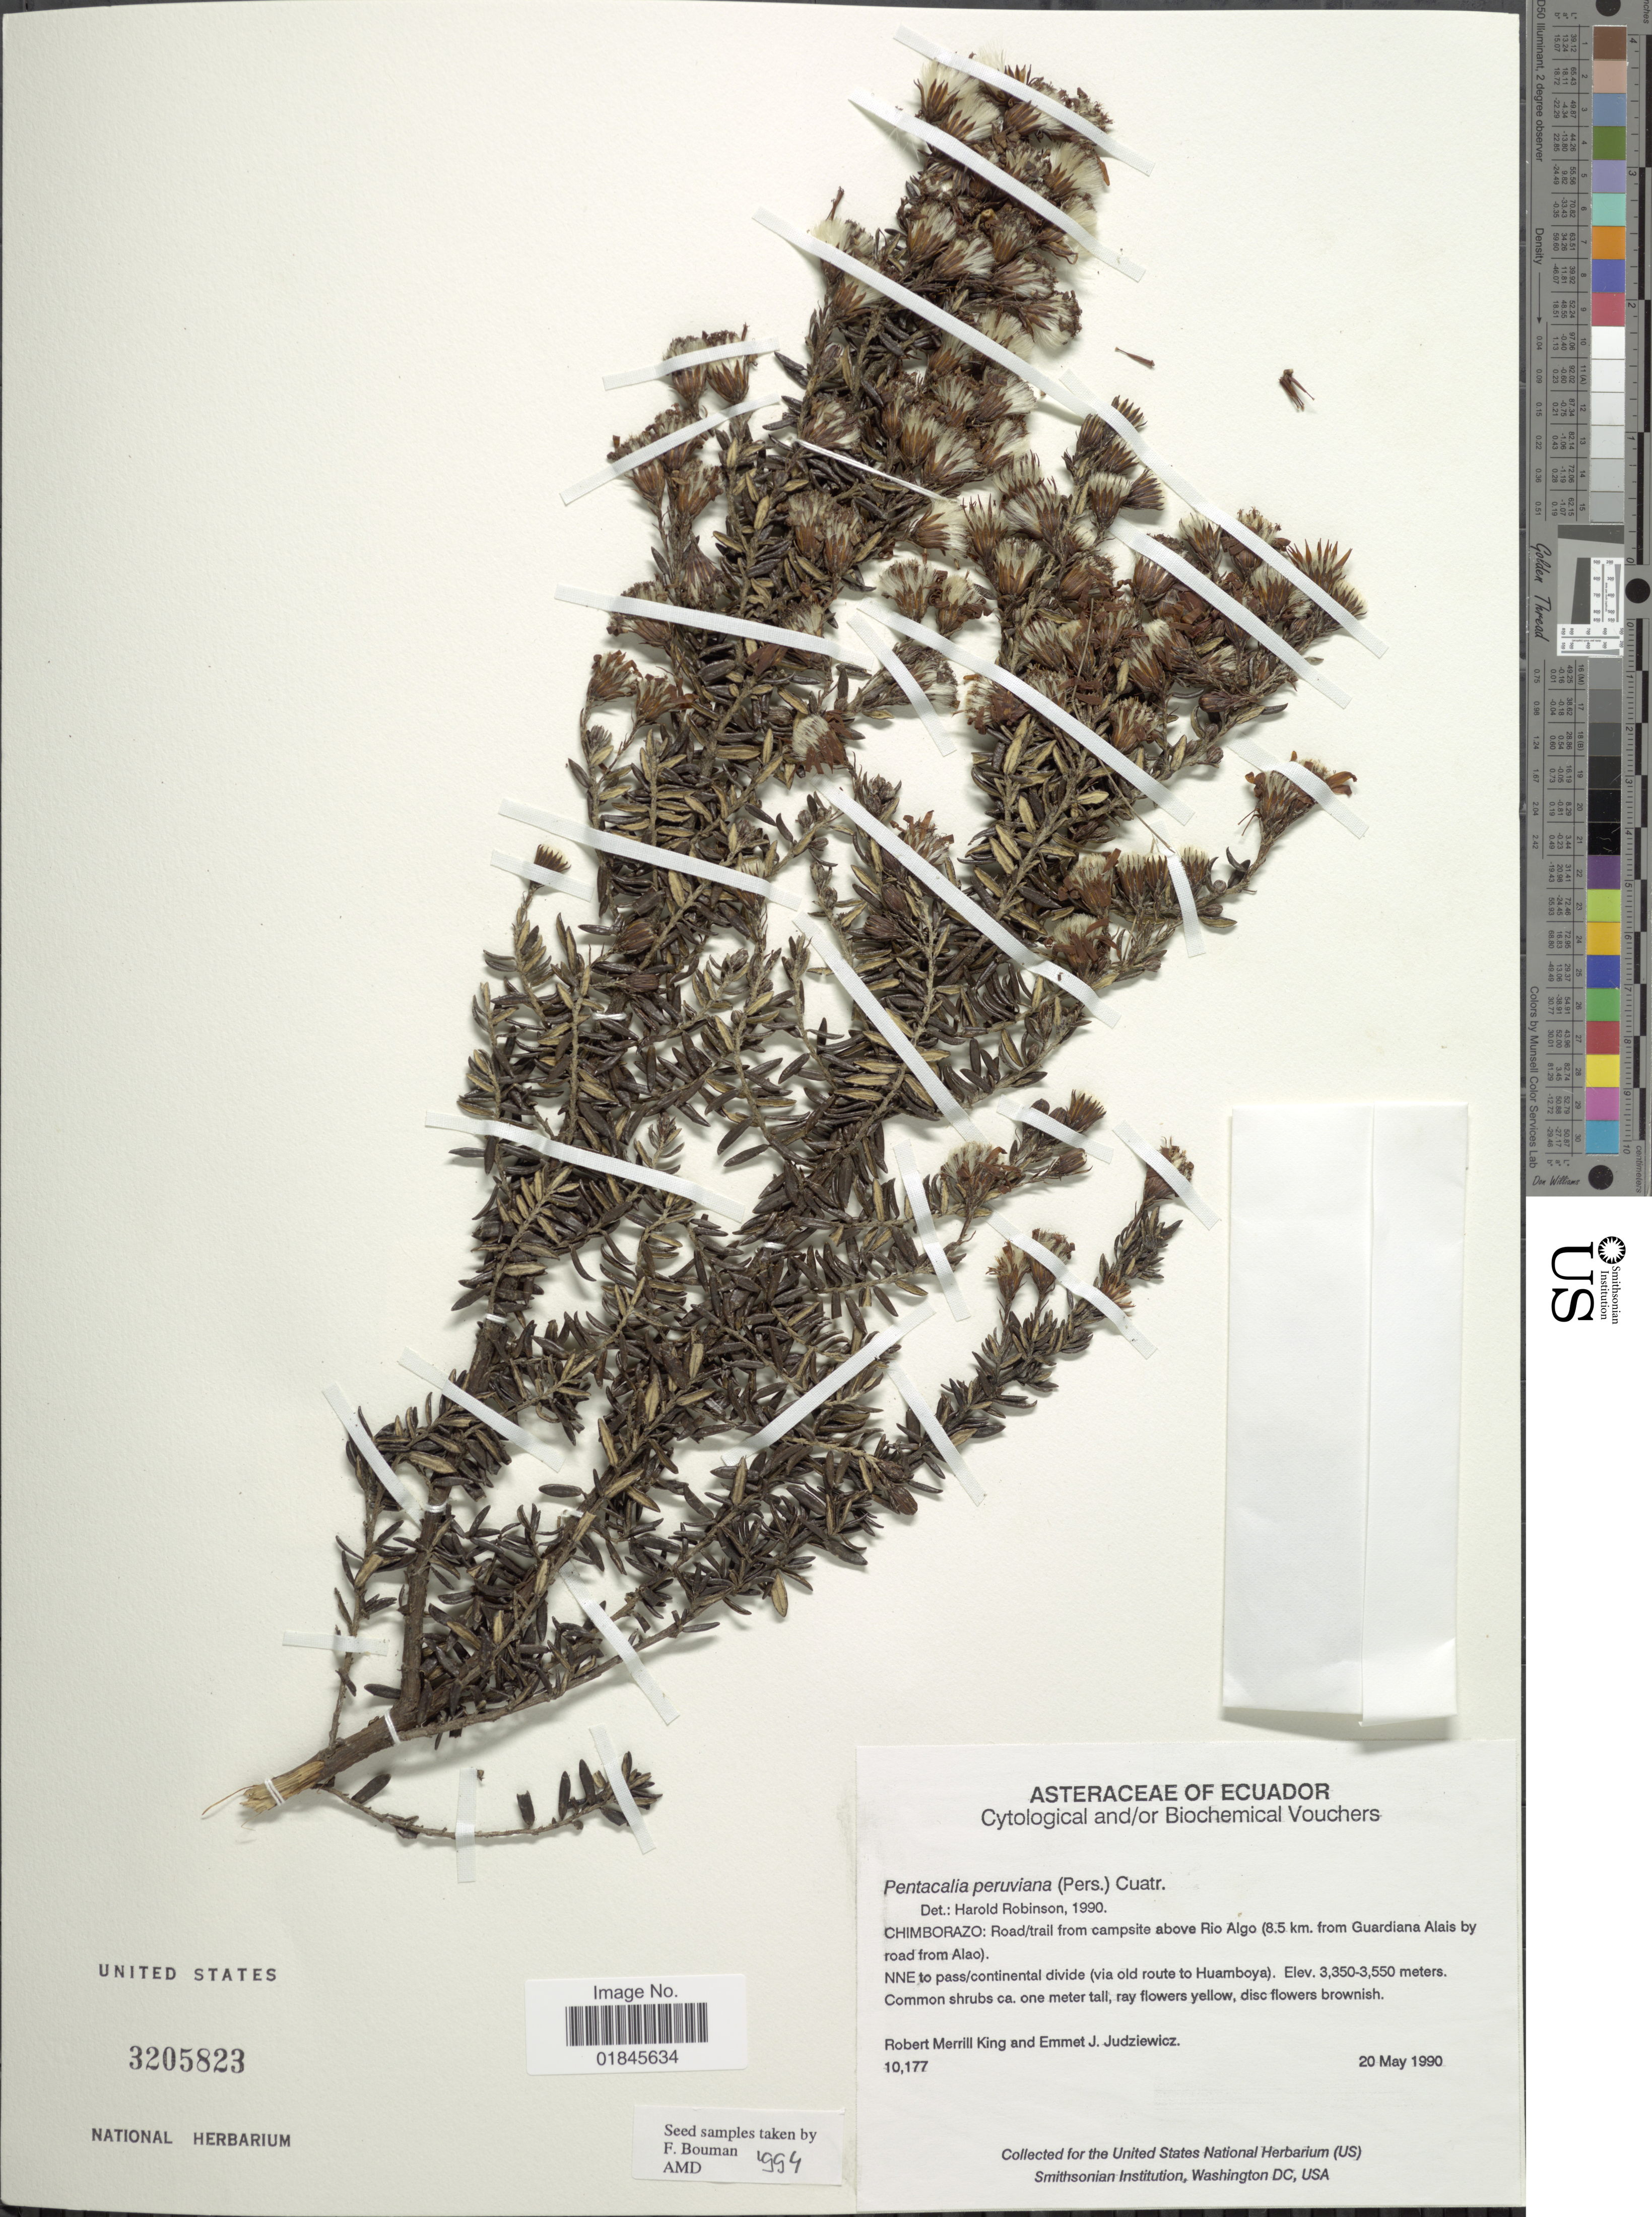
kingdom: Plantae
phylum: Tracheophyta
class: Magnoliopsida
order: Asterales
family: Asteraceae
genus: Pentacalia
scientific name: Pentacalia peruviana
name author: (Pers.) Cuatrec.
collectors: R. M. King & E. J. Judziewicz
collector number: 10177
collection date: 1990-05-20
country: Ecuador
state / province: Chimborazo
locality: Chimborazo: Road/trail from campsite above Rio Algo (8.5 km. from Guardiana Alais by road from Alao). NNE to pass/continental divide (via old route to Huamboya)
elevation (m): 3350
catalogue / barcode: US 3205823